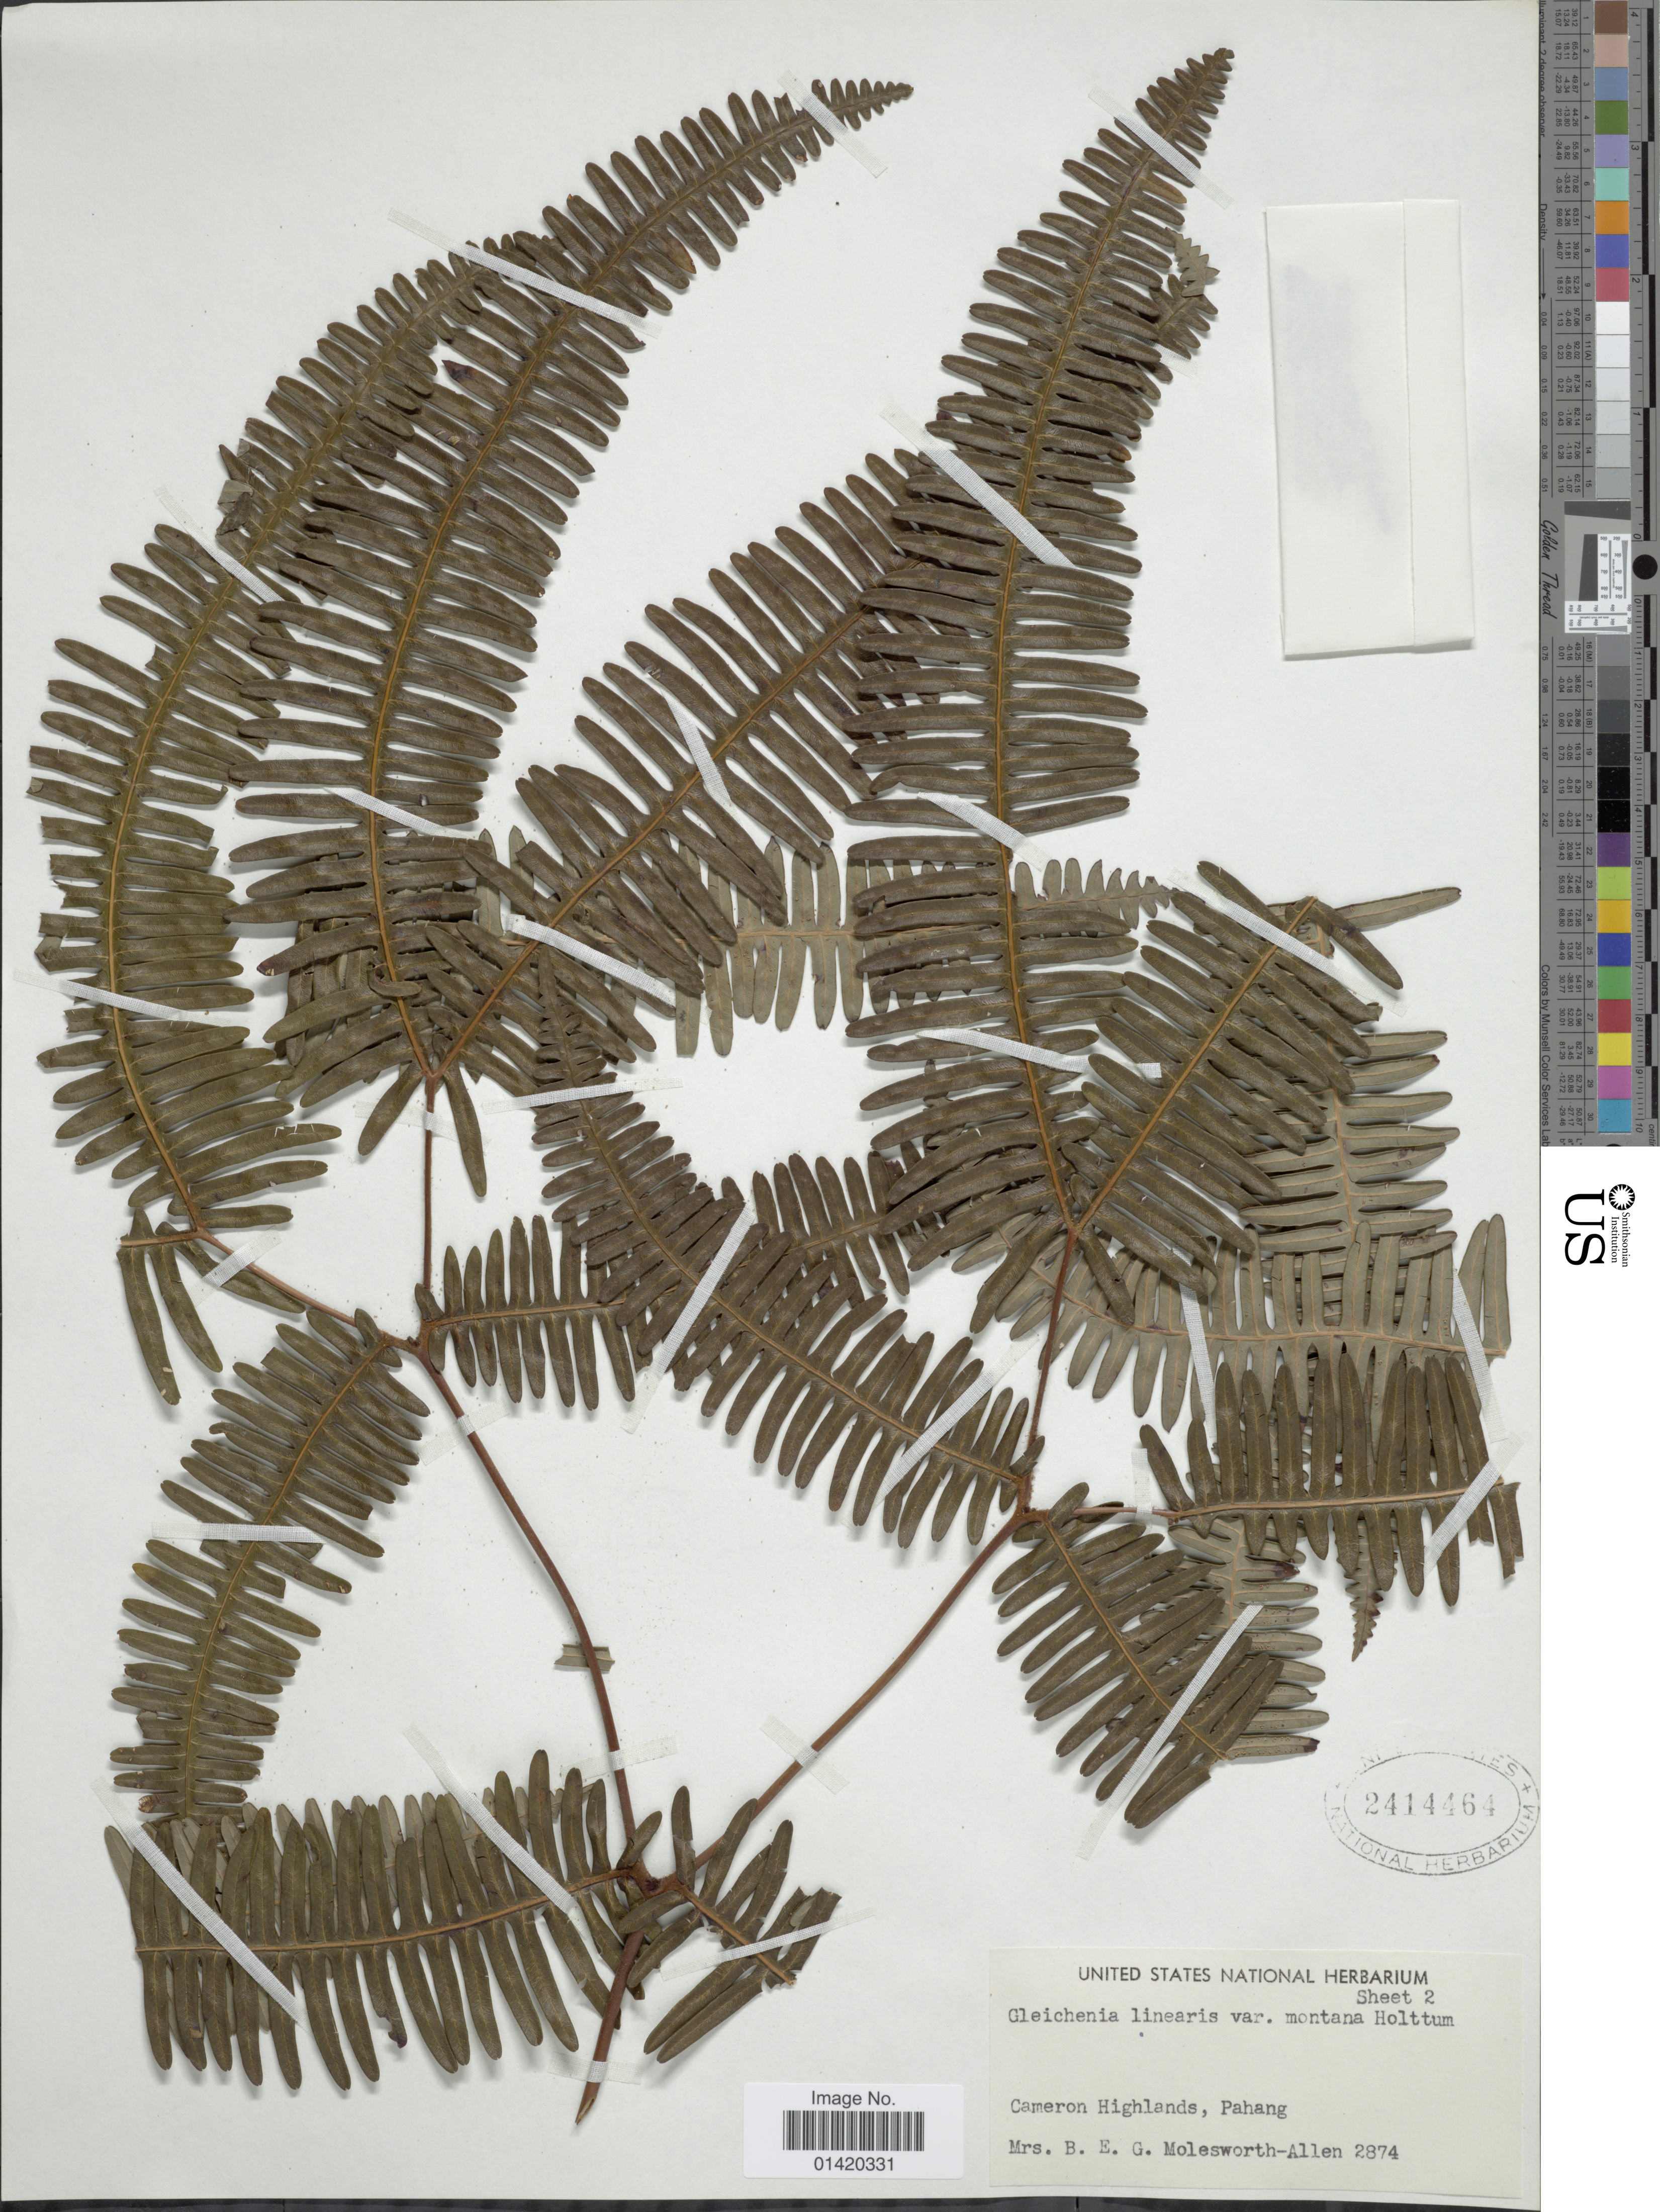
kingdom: Plantae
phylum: Tracheophyta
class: Polypodiopsida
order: Gleicheniales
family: Gleicheniaceae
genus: Dicranopteris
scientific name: Dicranopteris linearis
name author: (Burm. f.) Underw.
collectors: Mrs. B. E. G. Molesworth-Allen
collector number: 2874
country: Malaysia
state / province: Pahang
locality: Cameron Highlands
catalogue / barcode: US 2414464